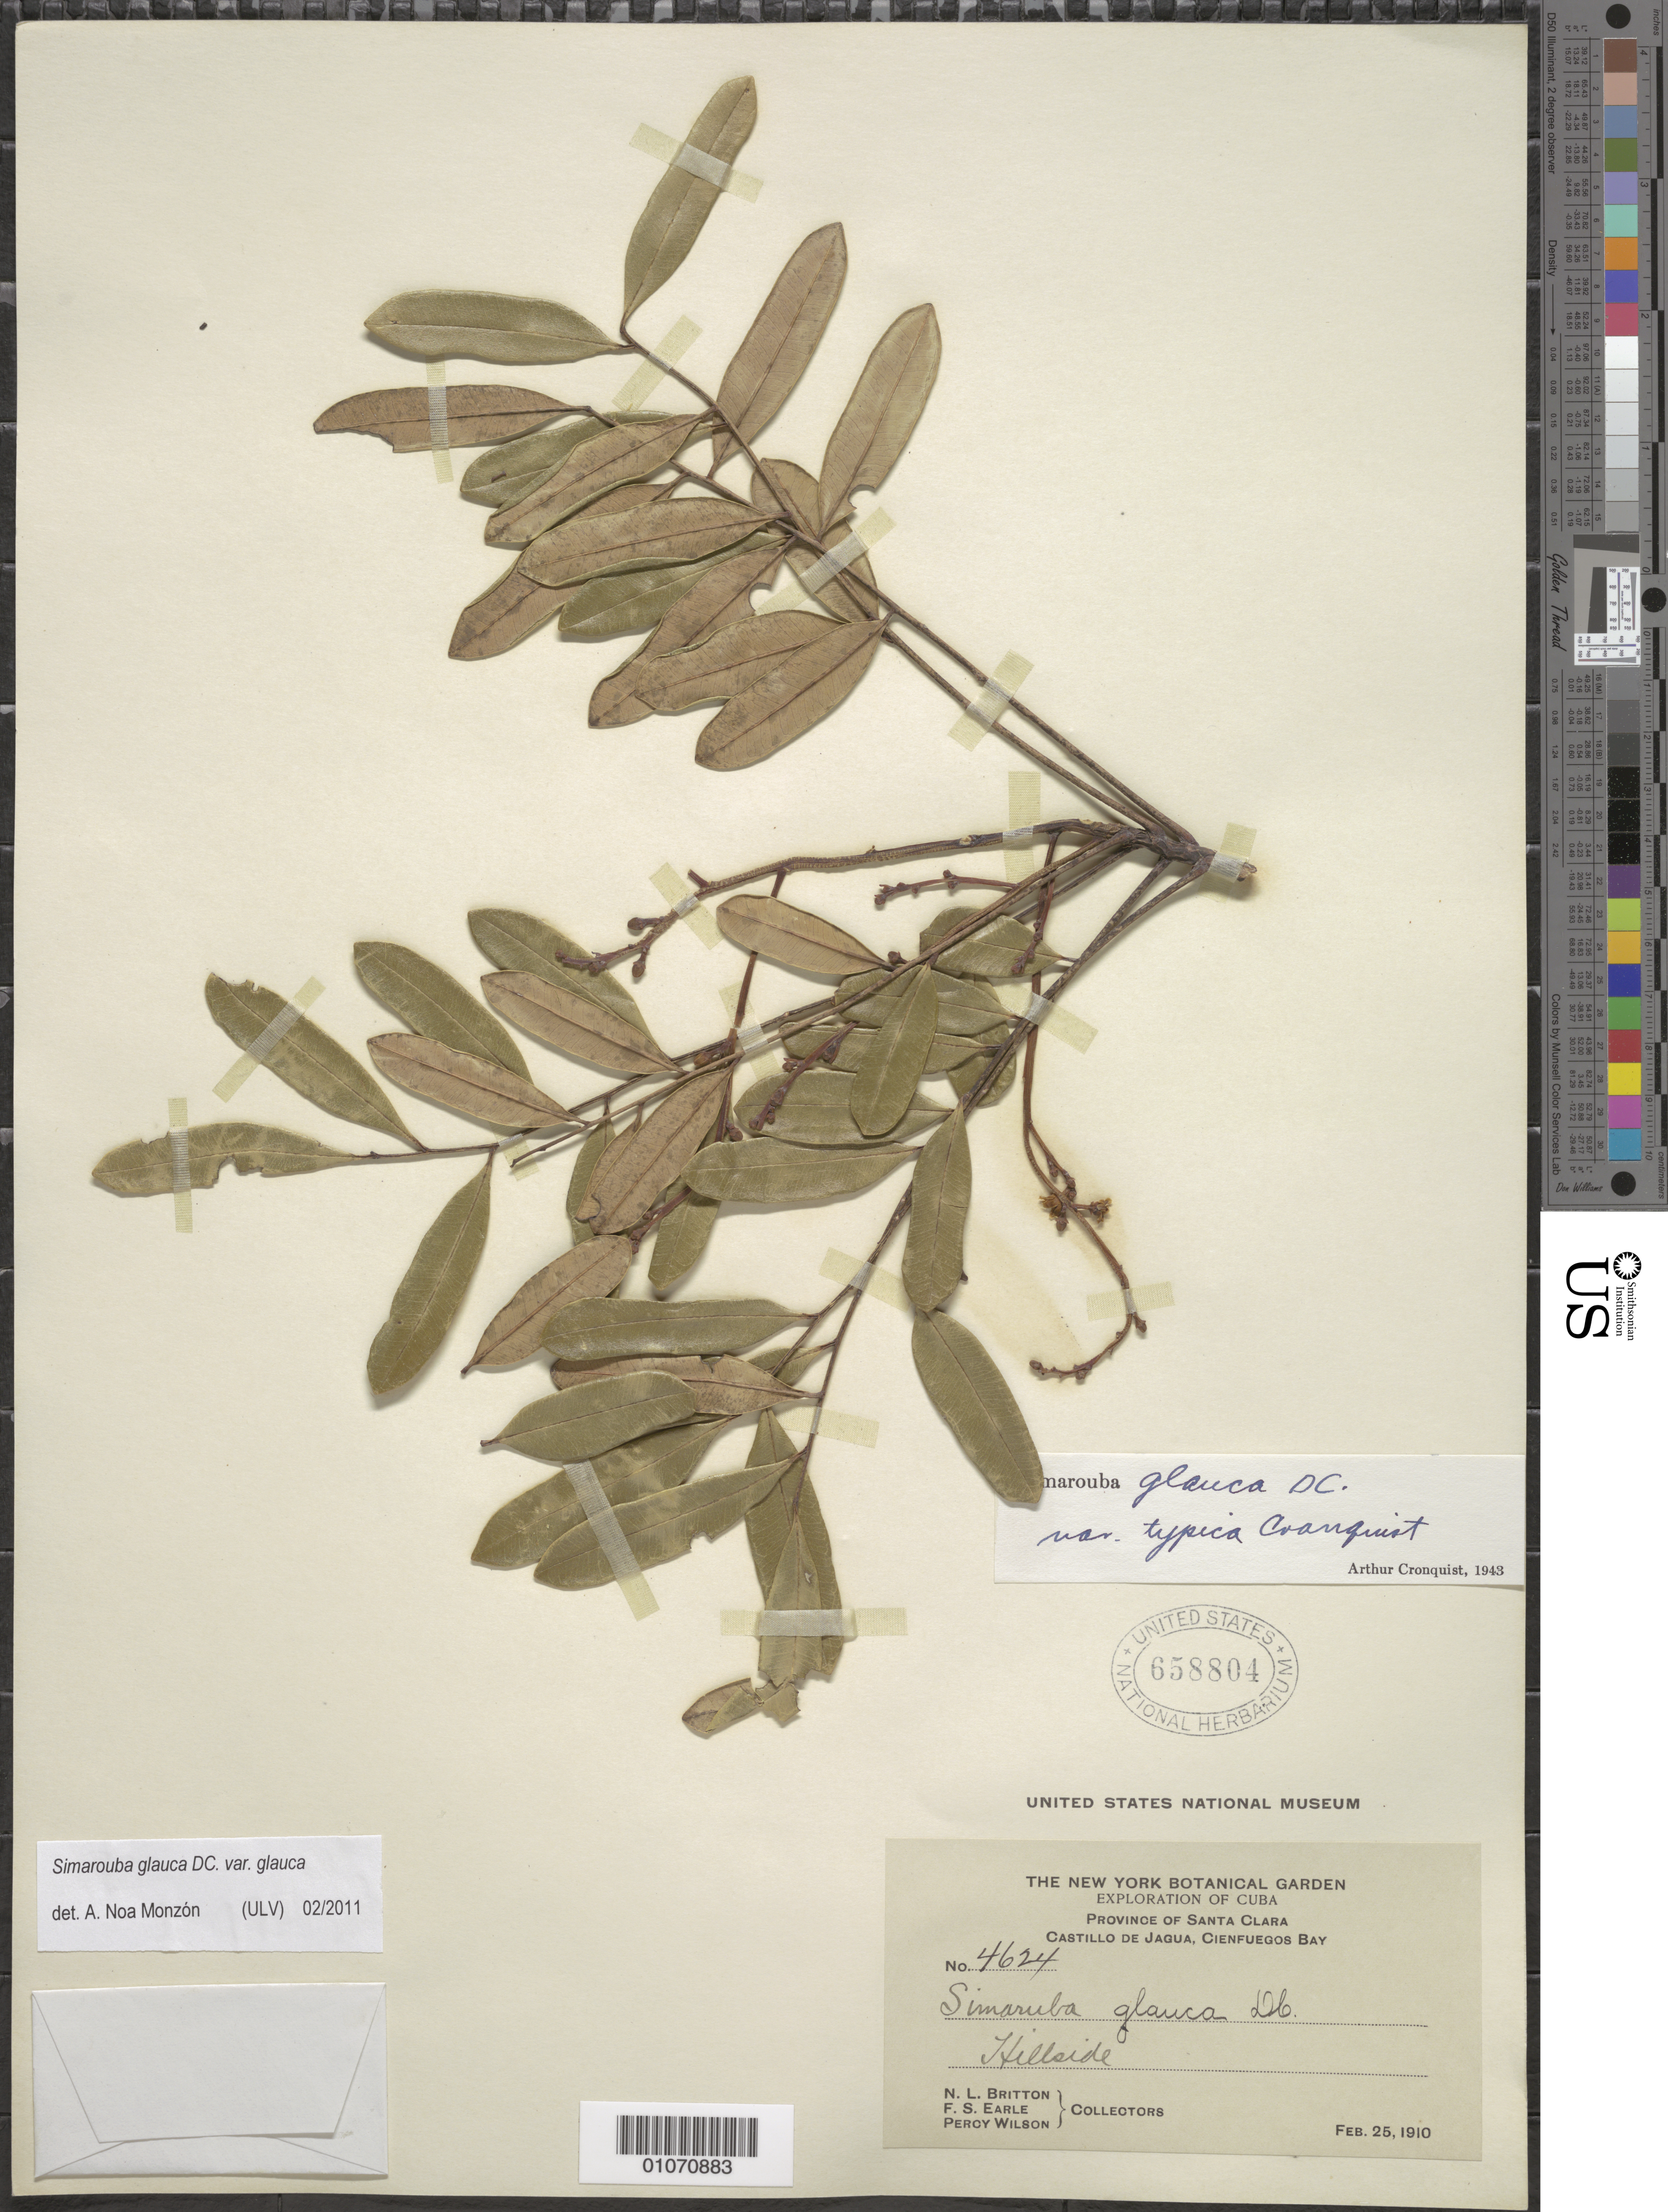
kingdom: Plantae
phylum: Tracheophyta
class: Magnoliopsida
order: Sapindales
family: Simaroubaceae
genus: Simarouba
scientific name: Simarouba glauca var. glauca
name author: DC.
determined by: Noa Monzón, A.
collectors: N. Britton, F. S. Earle & P. Wilson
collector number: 4624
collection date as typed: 25 Feb 1910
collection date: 1910-02-25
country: Cuba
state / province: Santa Clara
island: Cuba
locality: Castillo de Jaqua, Cienfuegos Bay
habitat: Hillside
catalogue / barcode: US 658804